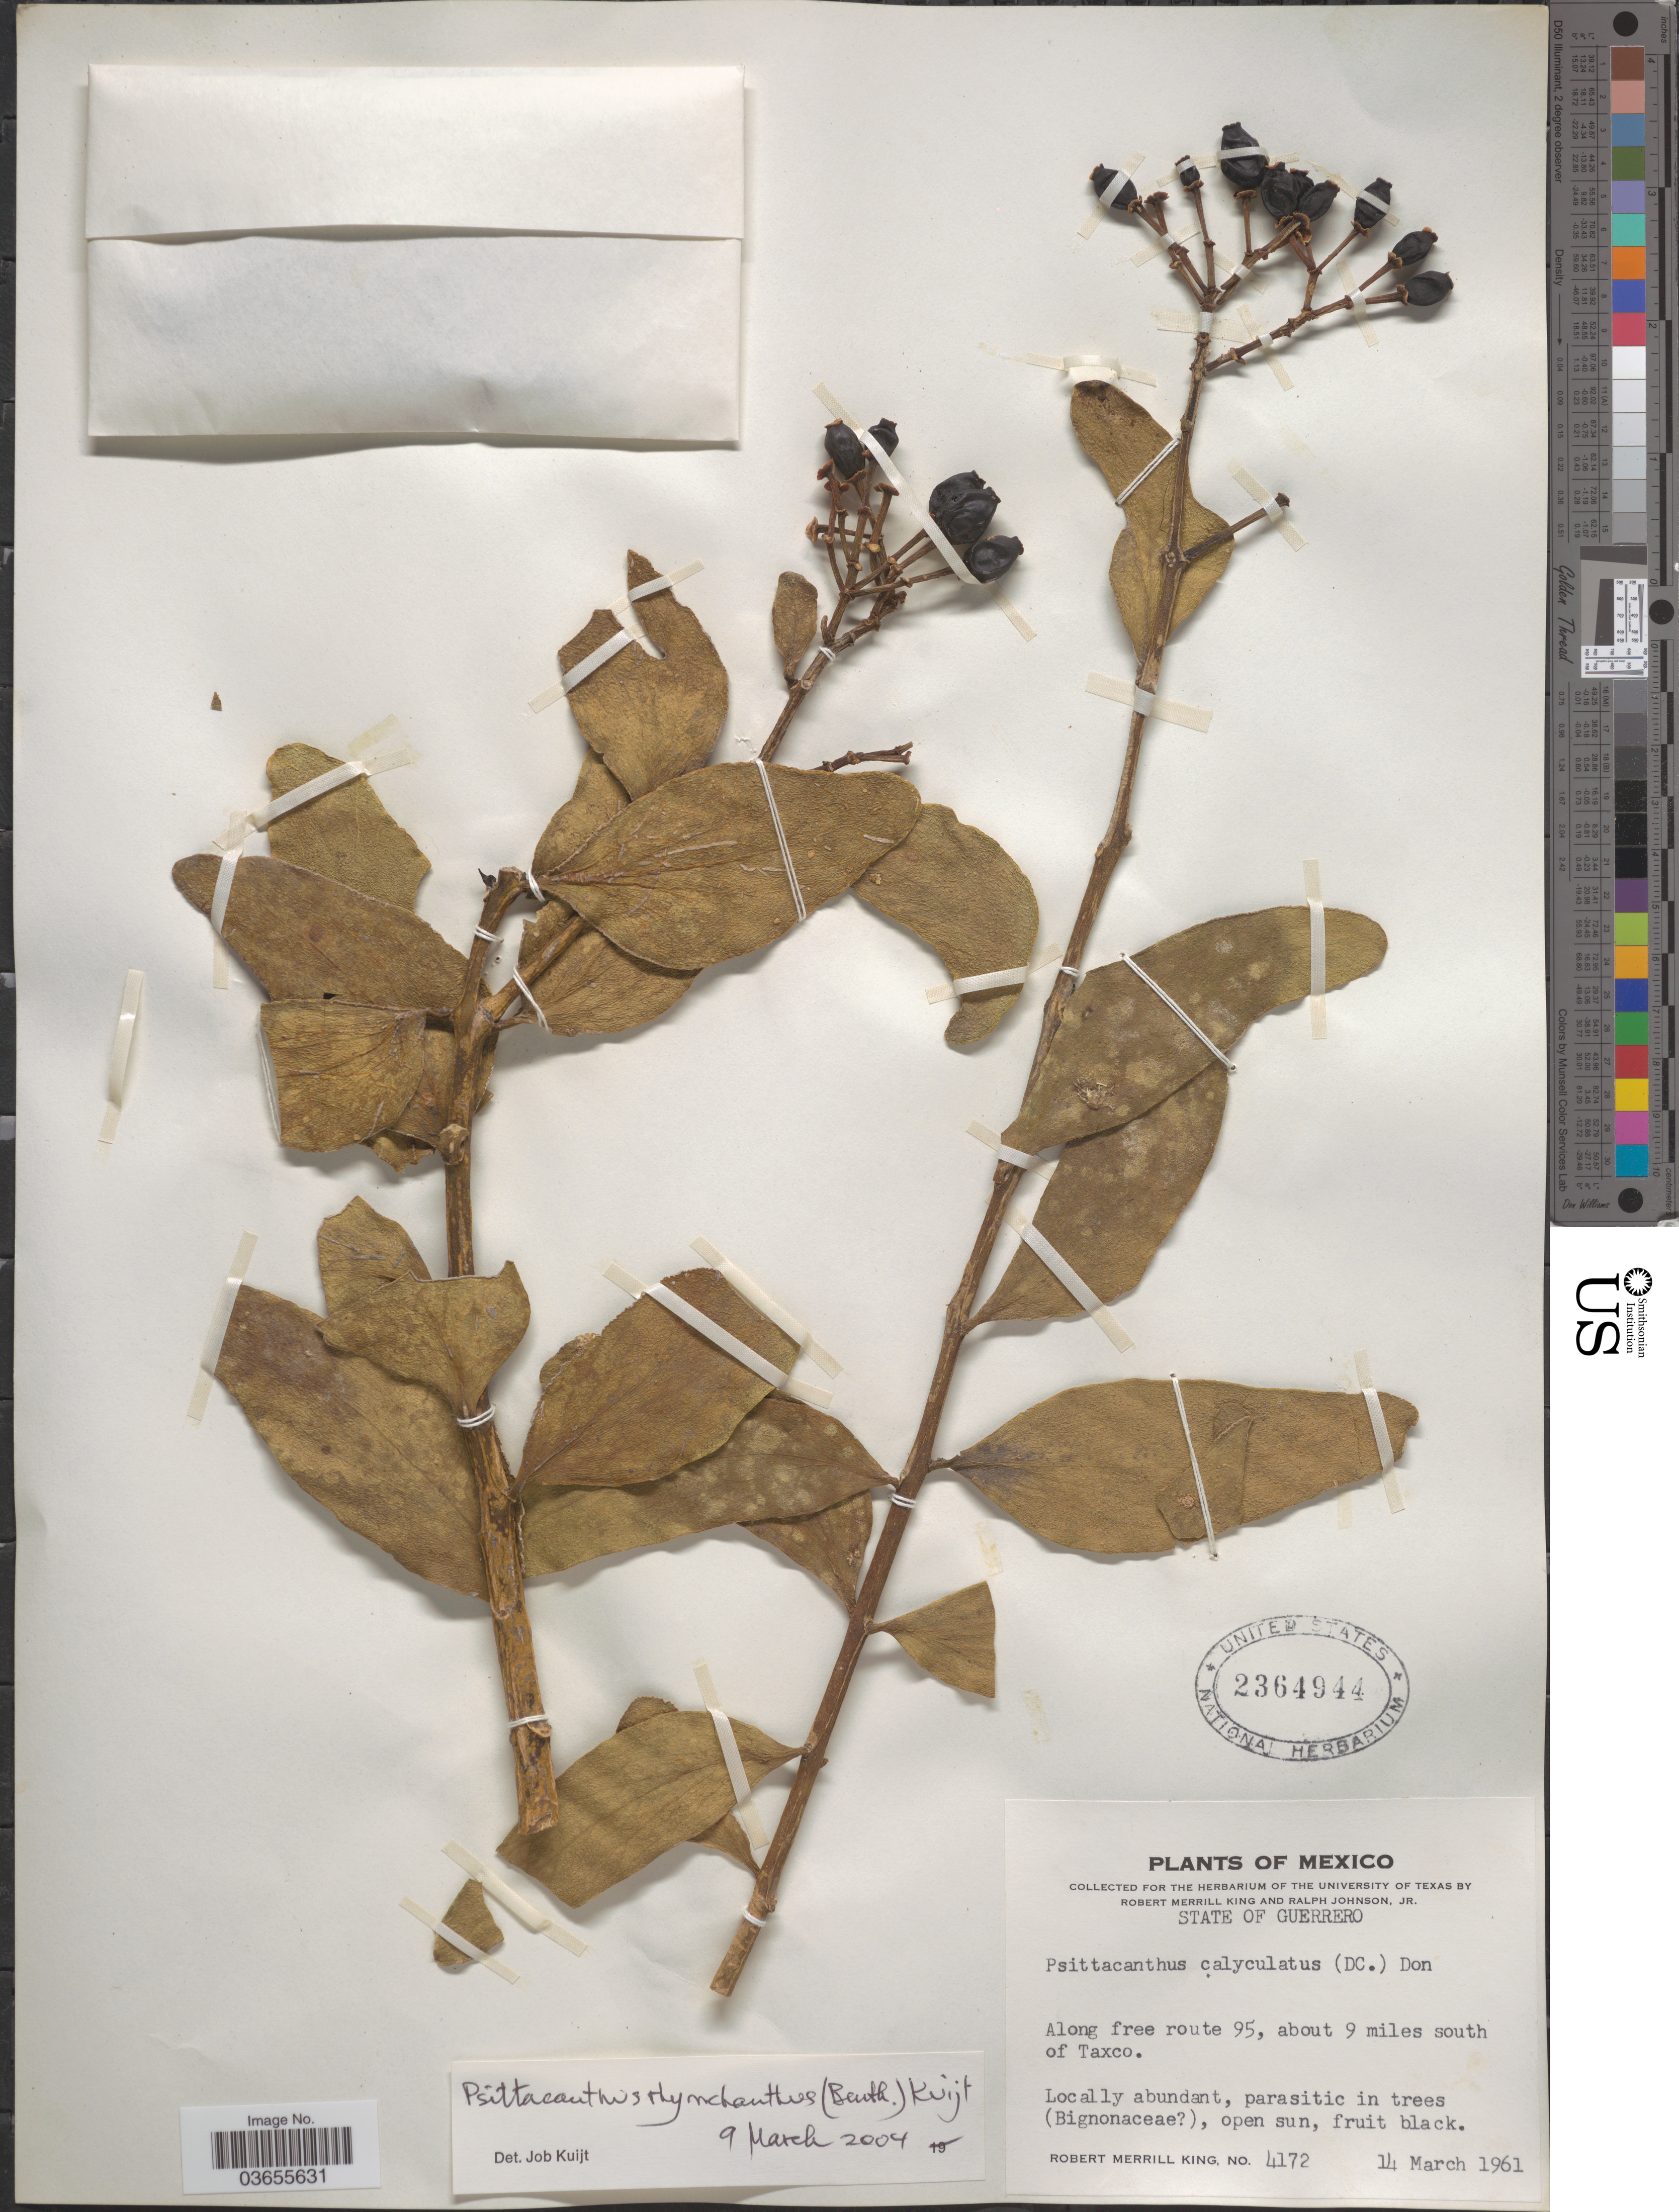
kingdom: Plantae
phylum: Tracheophyta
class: Magnoliopsida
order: Santalales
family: Loranthaceae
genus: Psittacanthus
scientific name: Psittacanthus rhynchanthus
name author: (Benth.) Kuijt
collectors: R. M. King & R. Johnson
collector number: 4172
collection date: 1961-03-14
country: Mexico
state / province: Guerrero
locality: Along free route 95, about 9 miles south of Taxco.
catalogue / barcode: US 2364944